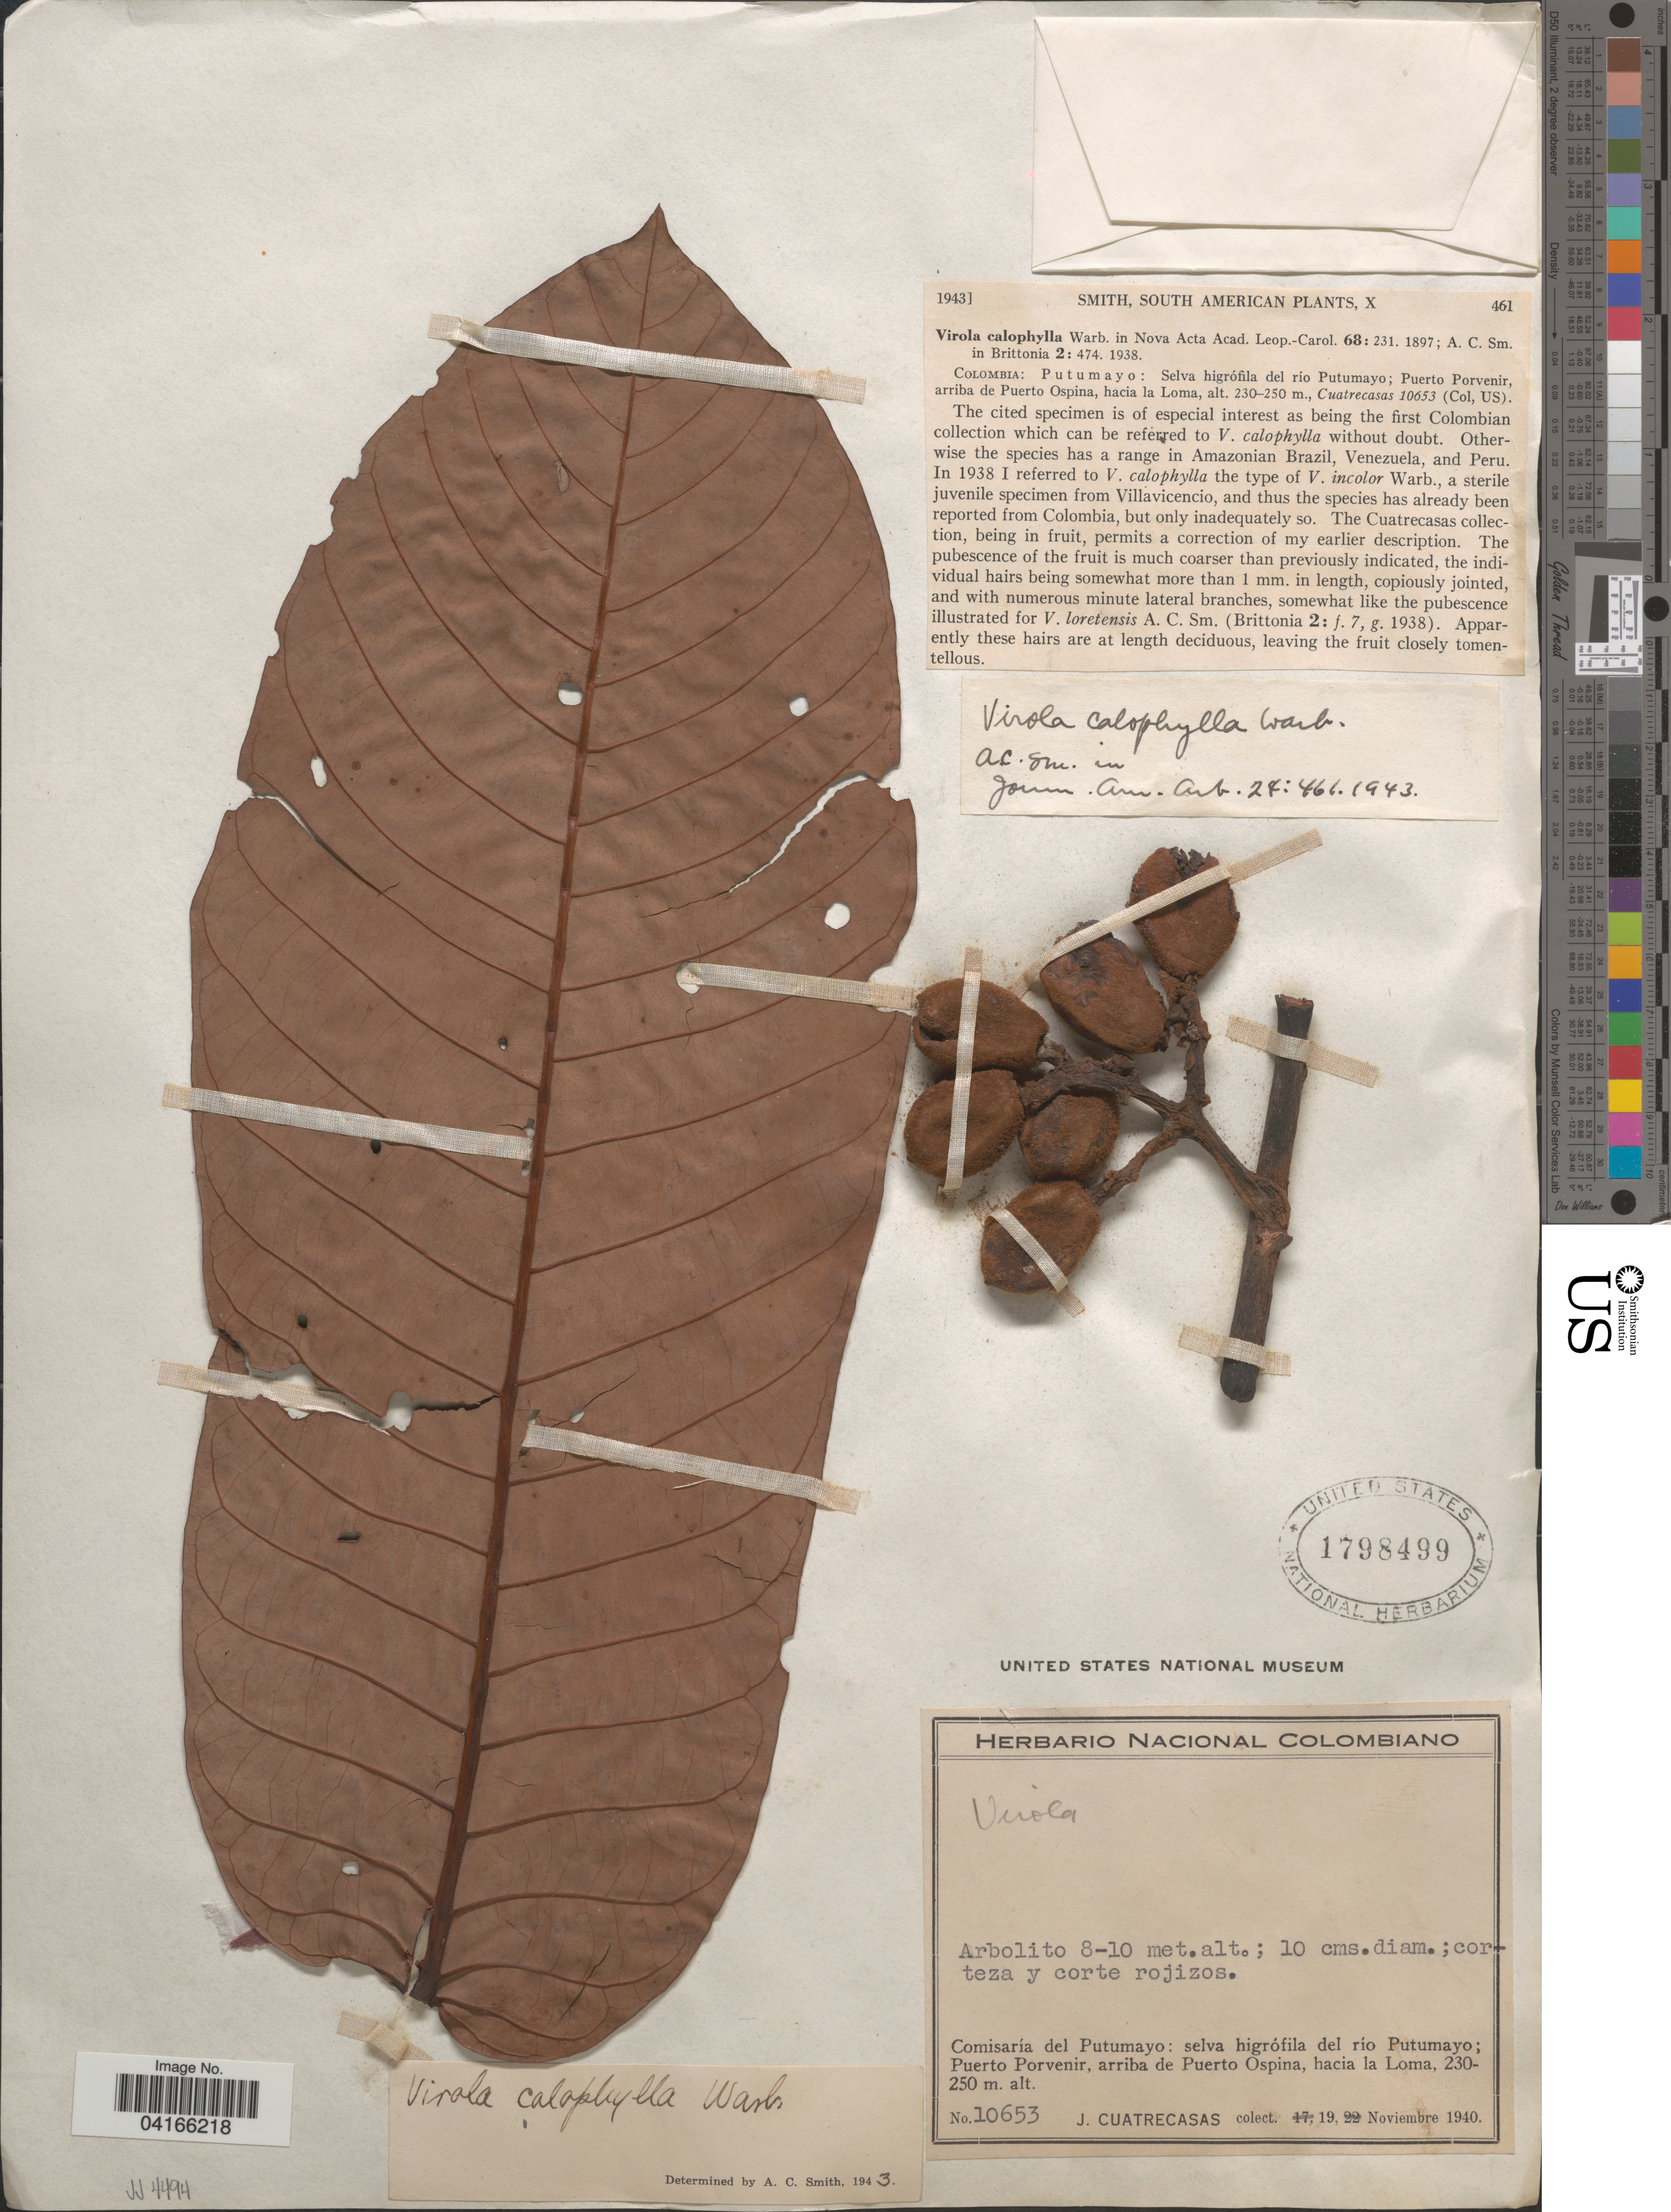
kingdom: Plantae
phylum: Tracheophyta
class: Magnoliopsida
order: Magnoliales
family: Myristicaceae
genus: Virola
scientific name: Virola calophylla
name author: (Spruce) Warb.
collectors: J. Cuatrecasas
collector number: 10653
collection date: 1940-11-19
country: Colombia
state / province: Putumayo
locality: Comisaría Putumayo: selva higrófila del río Putumayo; Puerto Porvenir, arriba de Puerto Ospina, hacia la Loma.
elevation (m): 230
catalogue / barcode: US 1798499